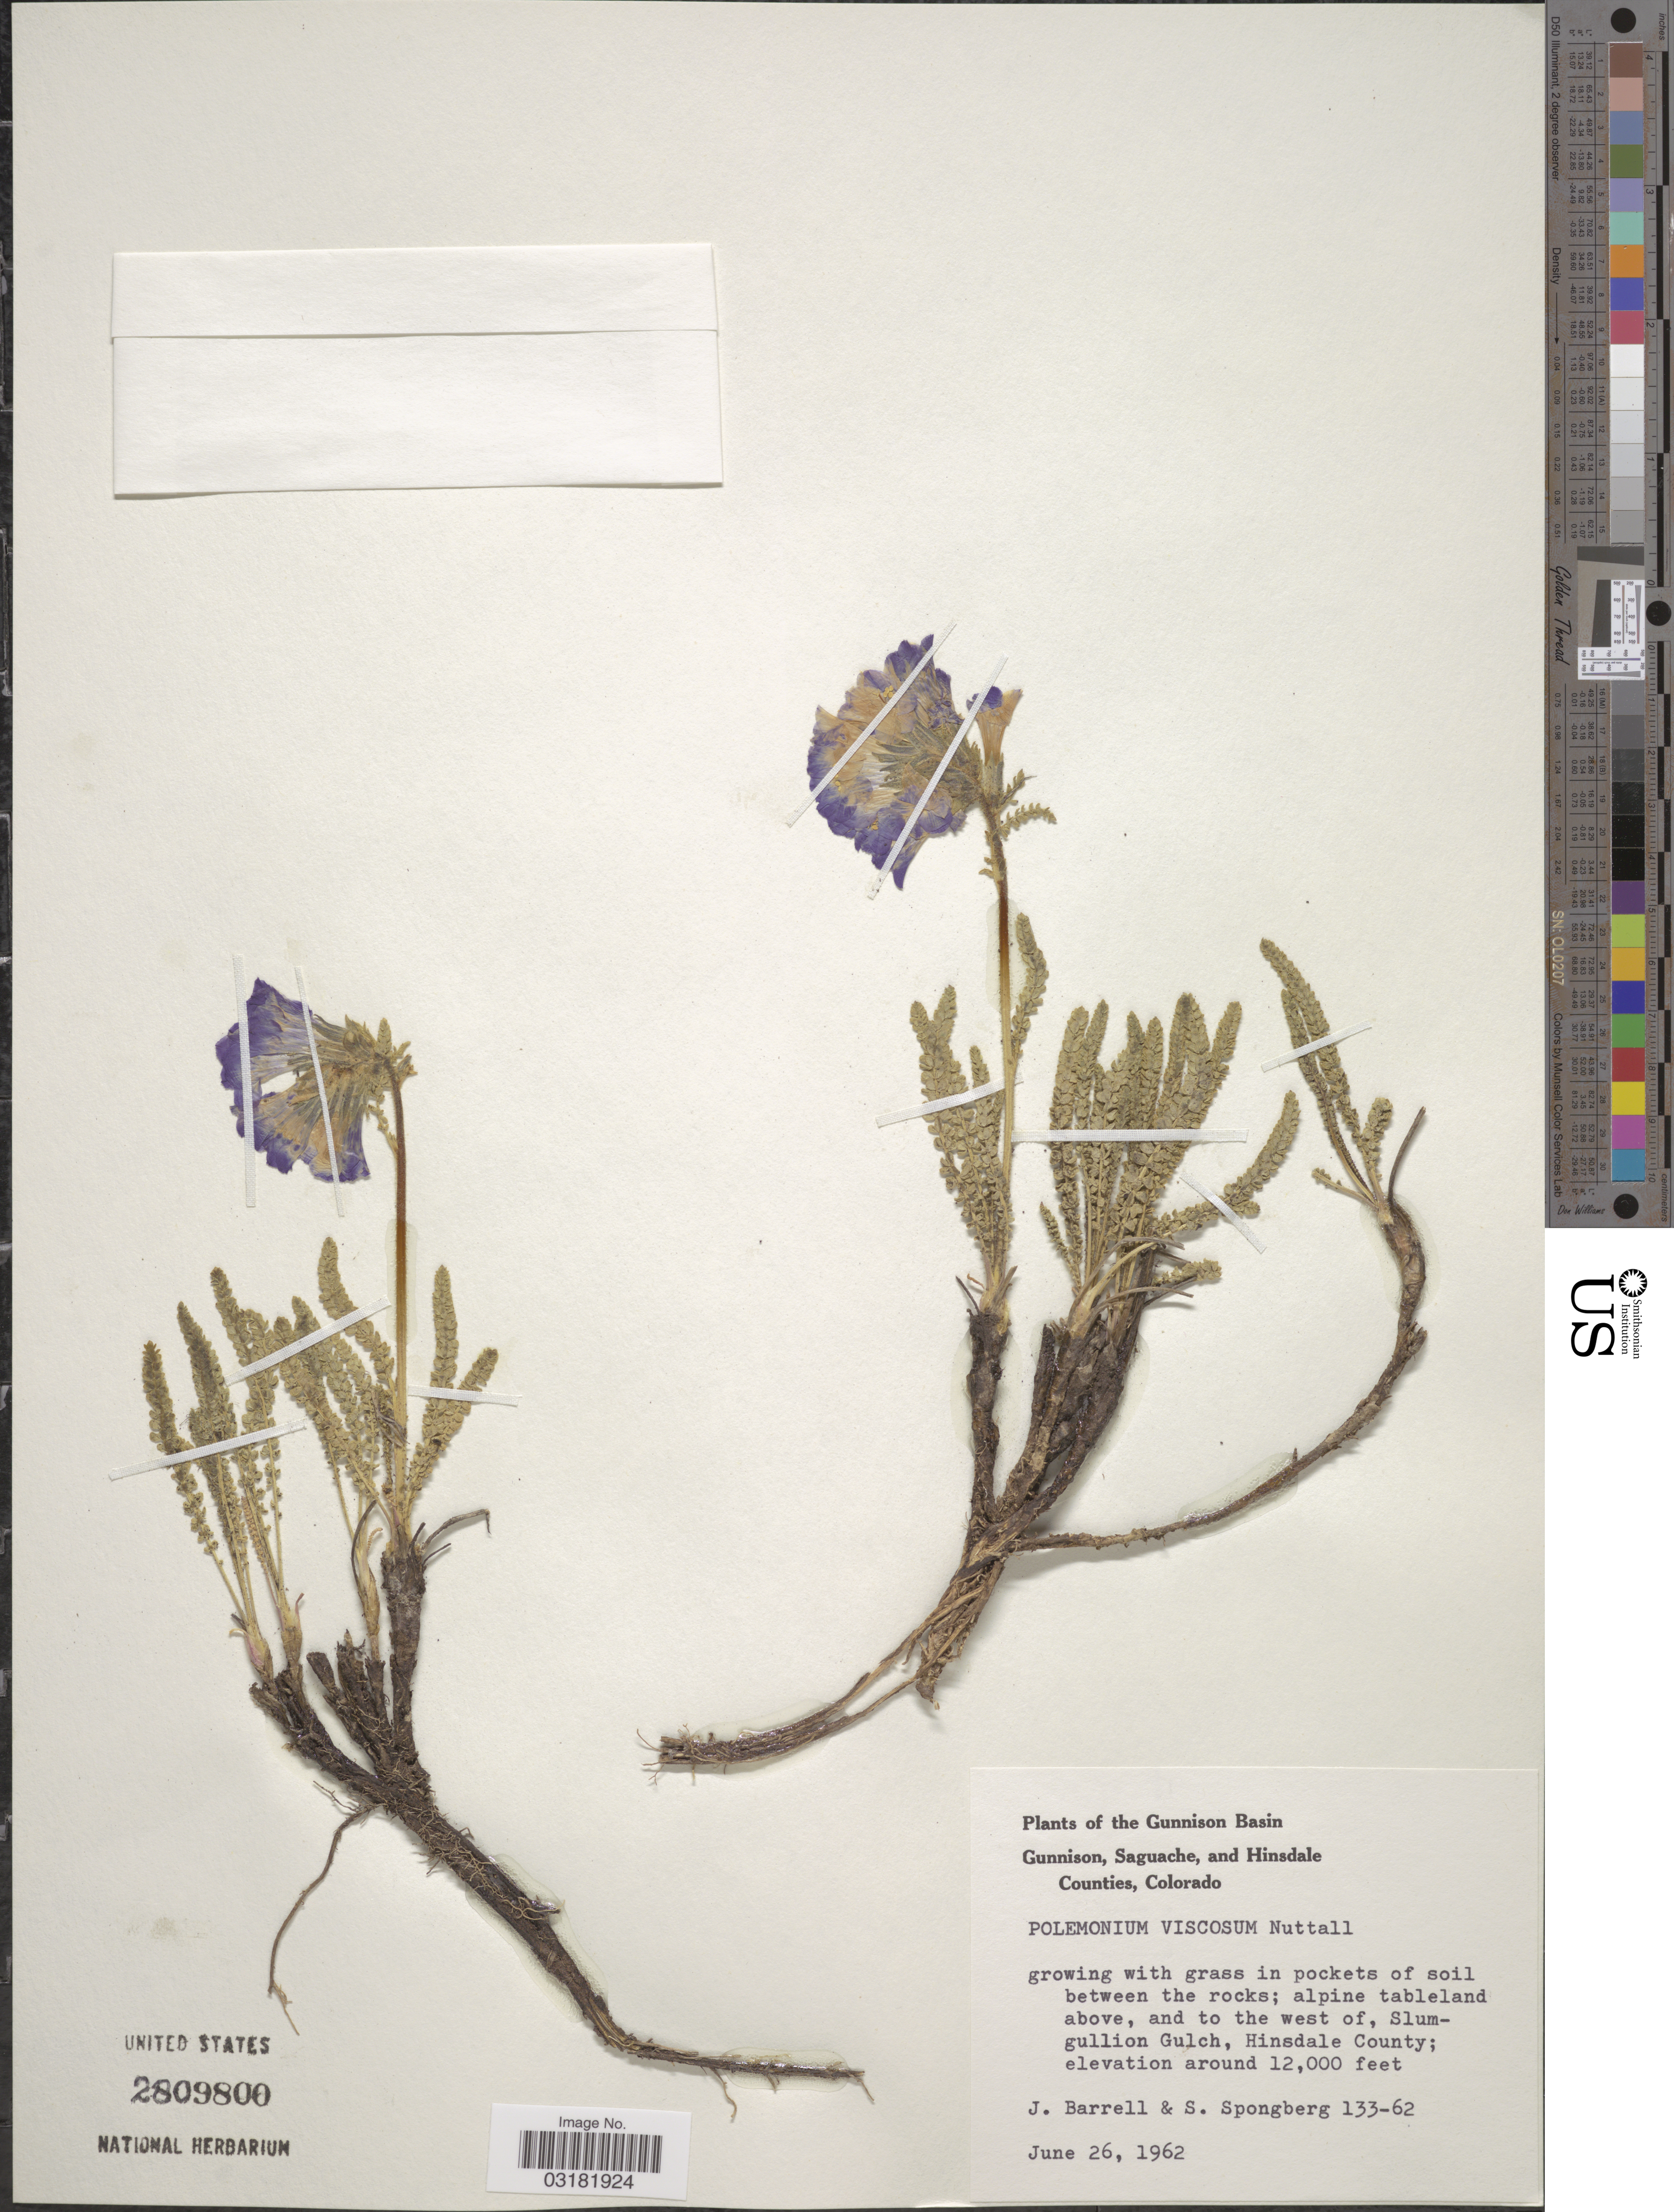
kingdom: Plantae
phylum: Tracheophyta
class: Magnoliopsida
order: Ericales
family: Polemoniaceae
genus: Polemonium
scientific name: Polemonium viscosum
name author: Nutt.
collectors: J. Barrell & S. A.Spongberg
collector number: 133-62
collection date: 1962-06-26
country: United States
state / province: Colorado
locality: The Gunnison Basin, Gunnison, Saguache, and Hinsdale Counties, growing with grass in pockets of soil between the rocks; alpine tableland above, and to the west of, Slumgullion Gulch, Hinsdale County.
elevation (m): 3658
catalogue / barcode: US 2809800